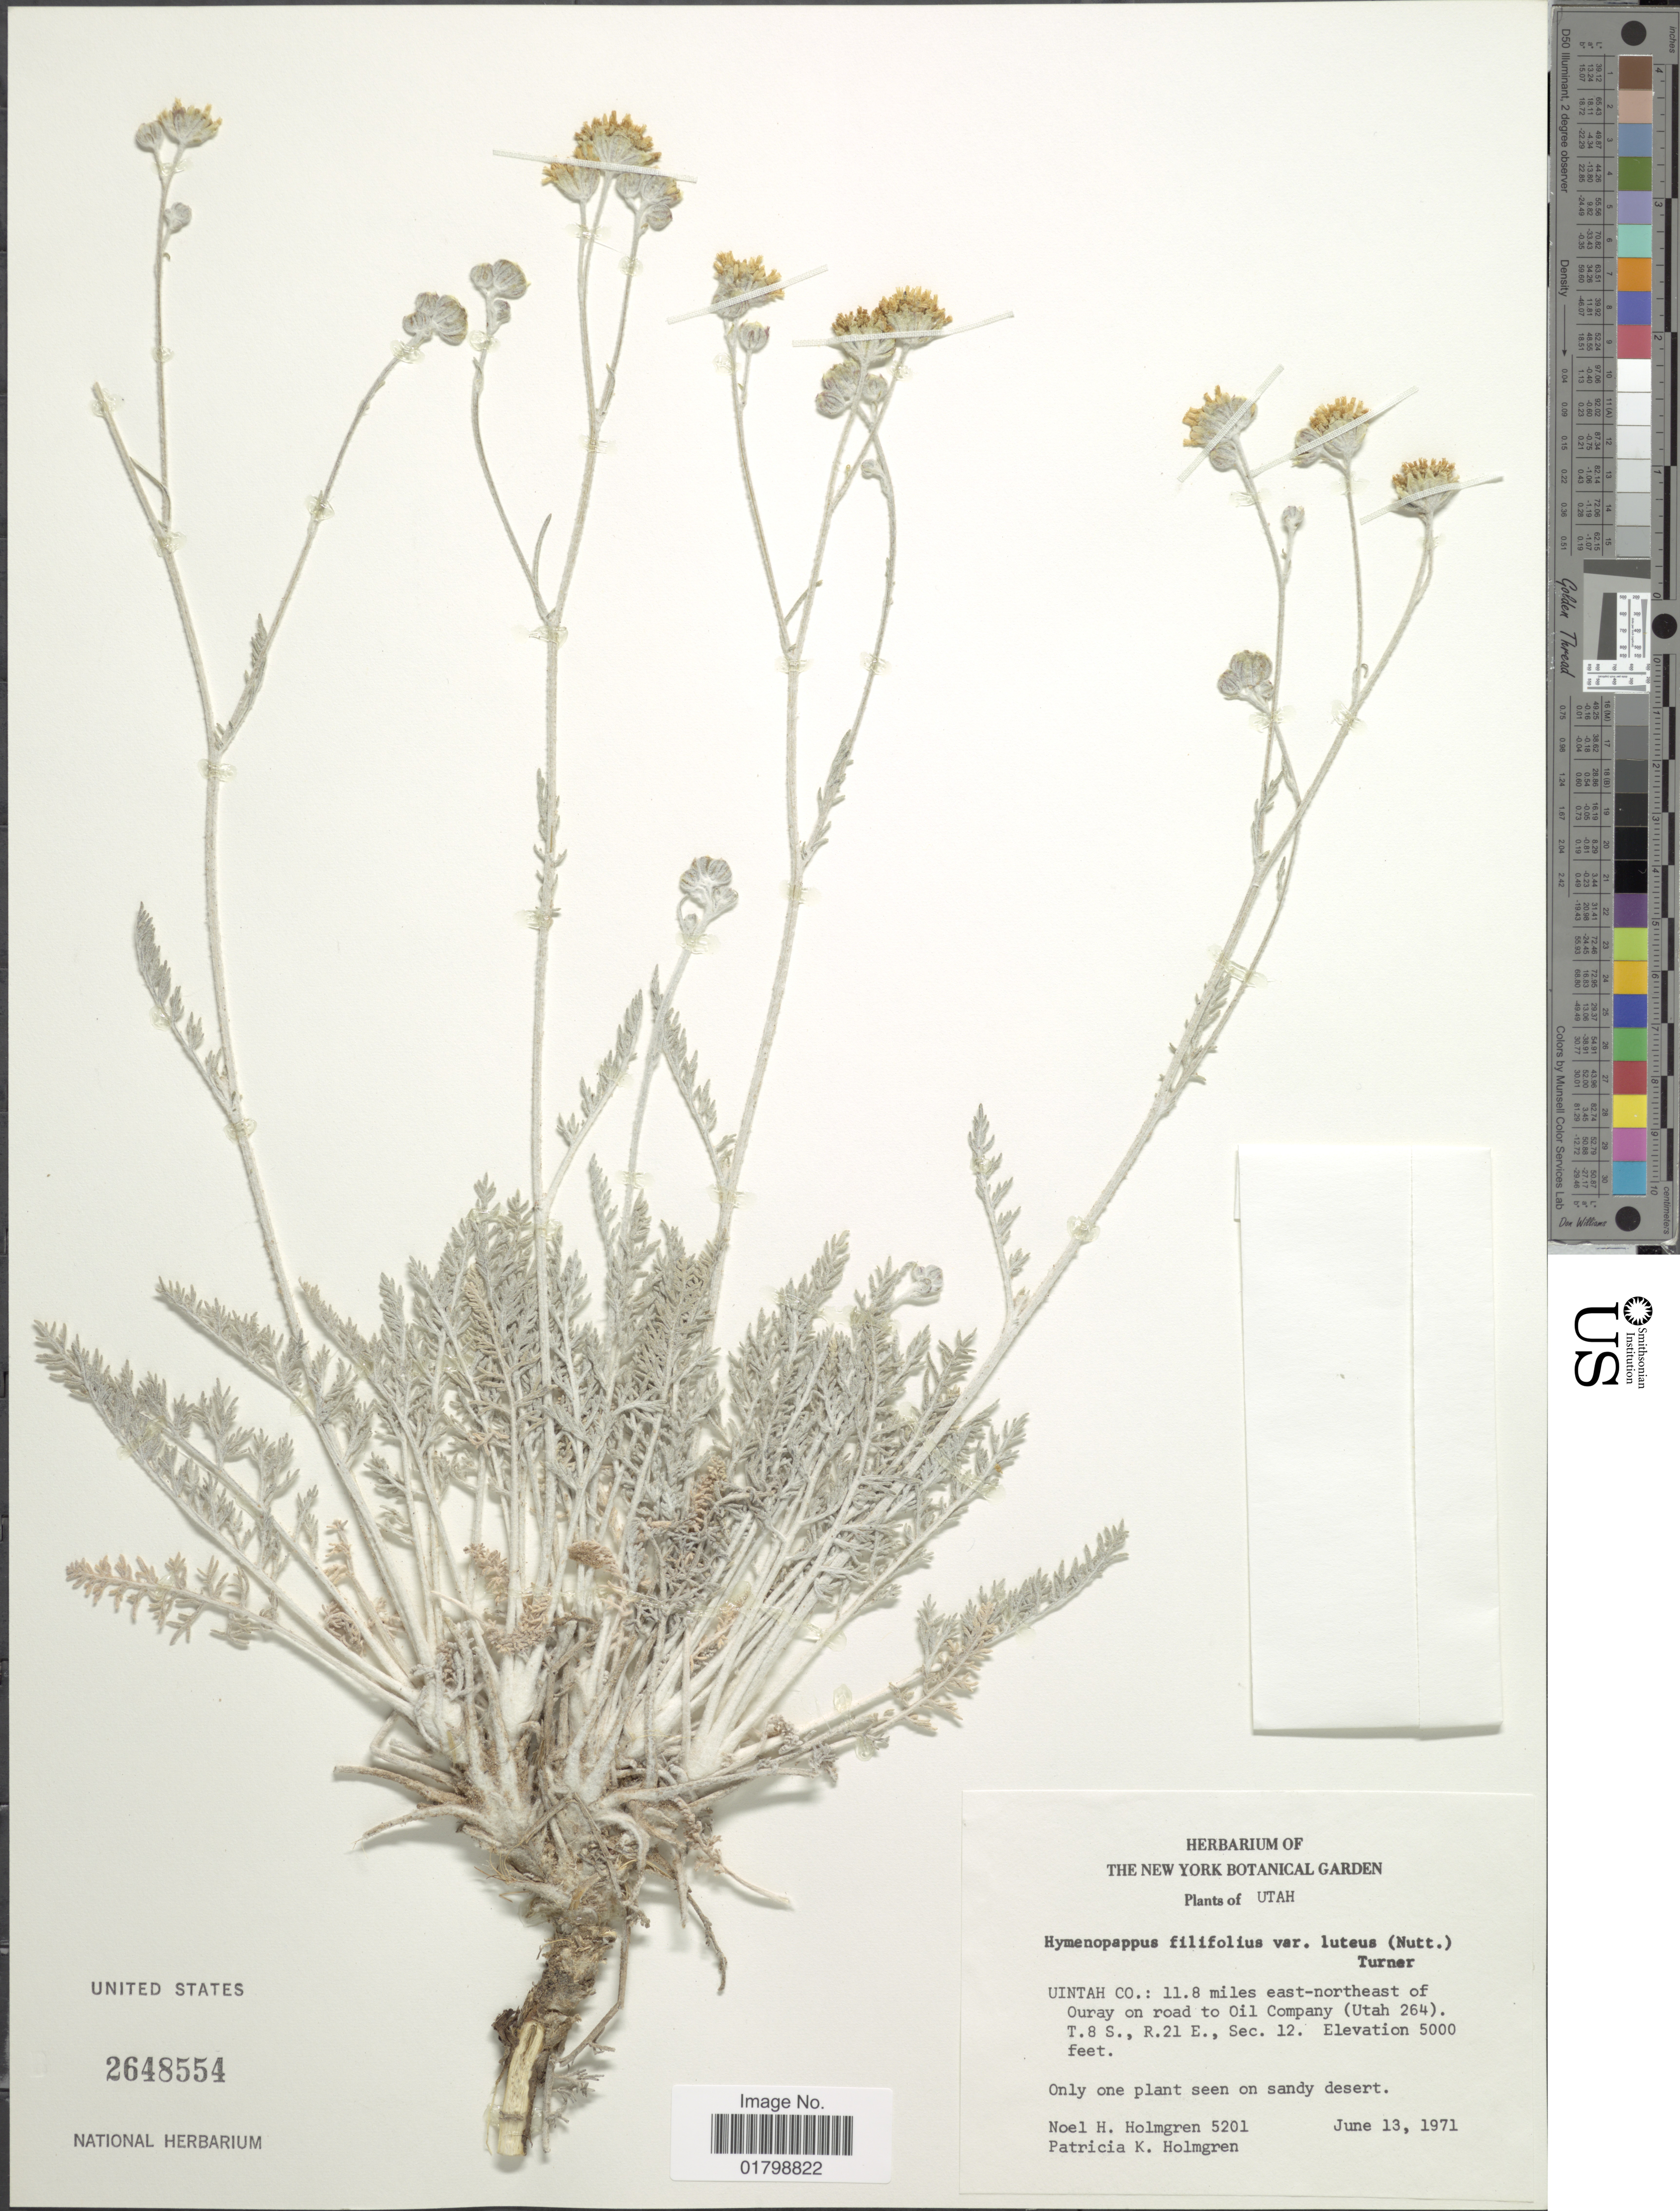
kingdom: Plantae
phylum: Tracheophyta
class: Magnoliopsida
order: Asterales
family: Asteraceae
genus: Hymenopappus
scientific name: Hymenopappus filifolius var. luteus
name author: (Nutt.) B.L. Turner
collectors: N. H. Holmgren & P. K. Holmgren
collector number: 5201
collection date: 1971-06-13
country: United States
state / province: Utah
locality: Unitah Co.: 11.8 miles east-northeast of Ouray on road to Oil Company (Utah 264) T.8 S., R. 21 E., Sec. 12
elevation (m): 1524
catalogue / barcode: US 2648554